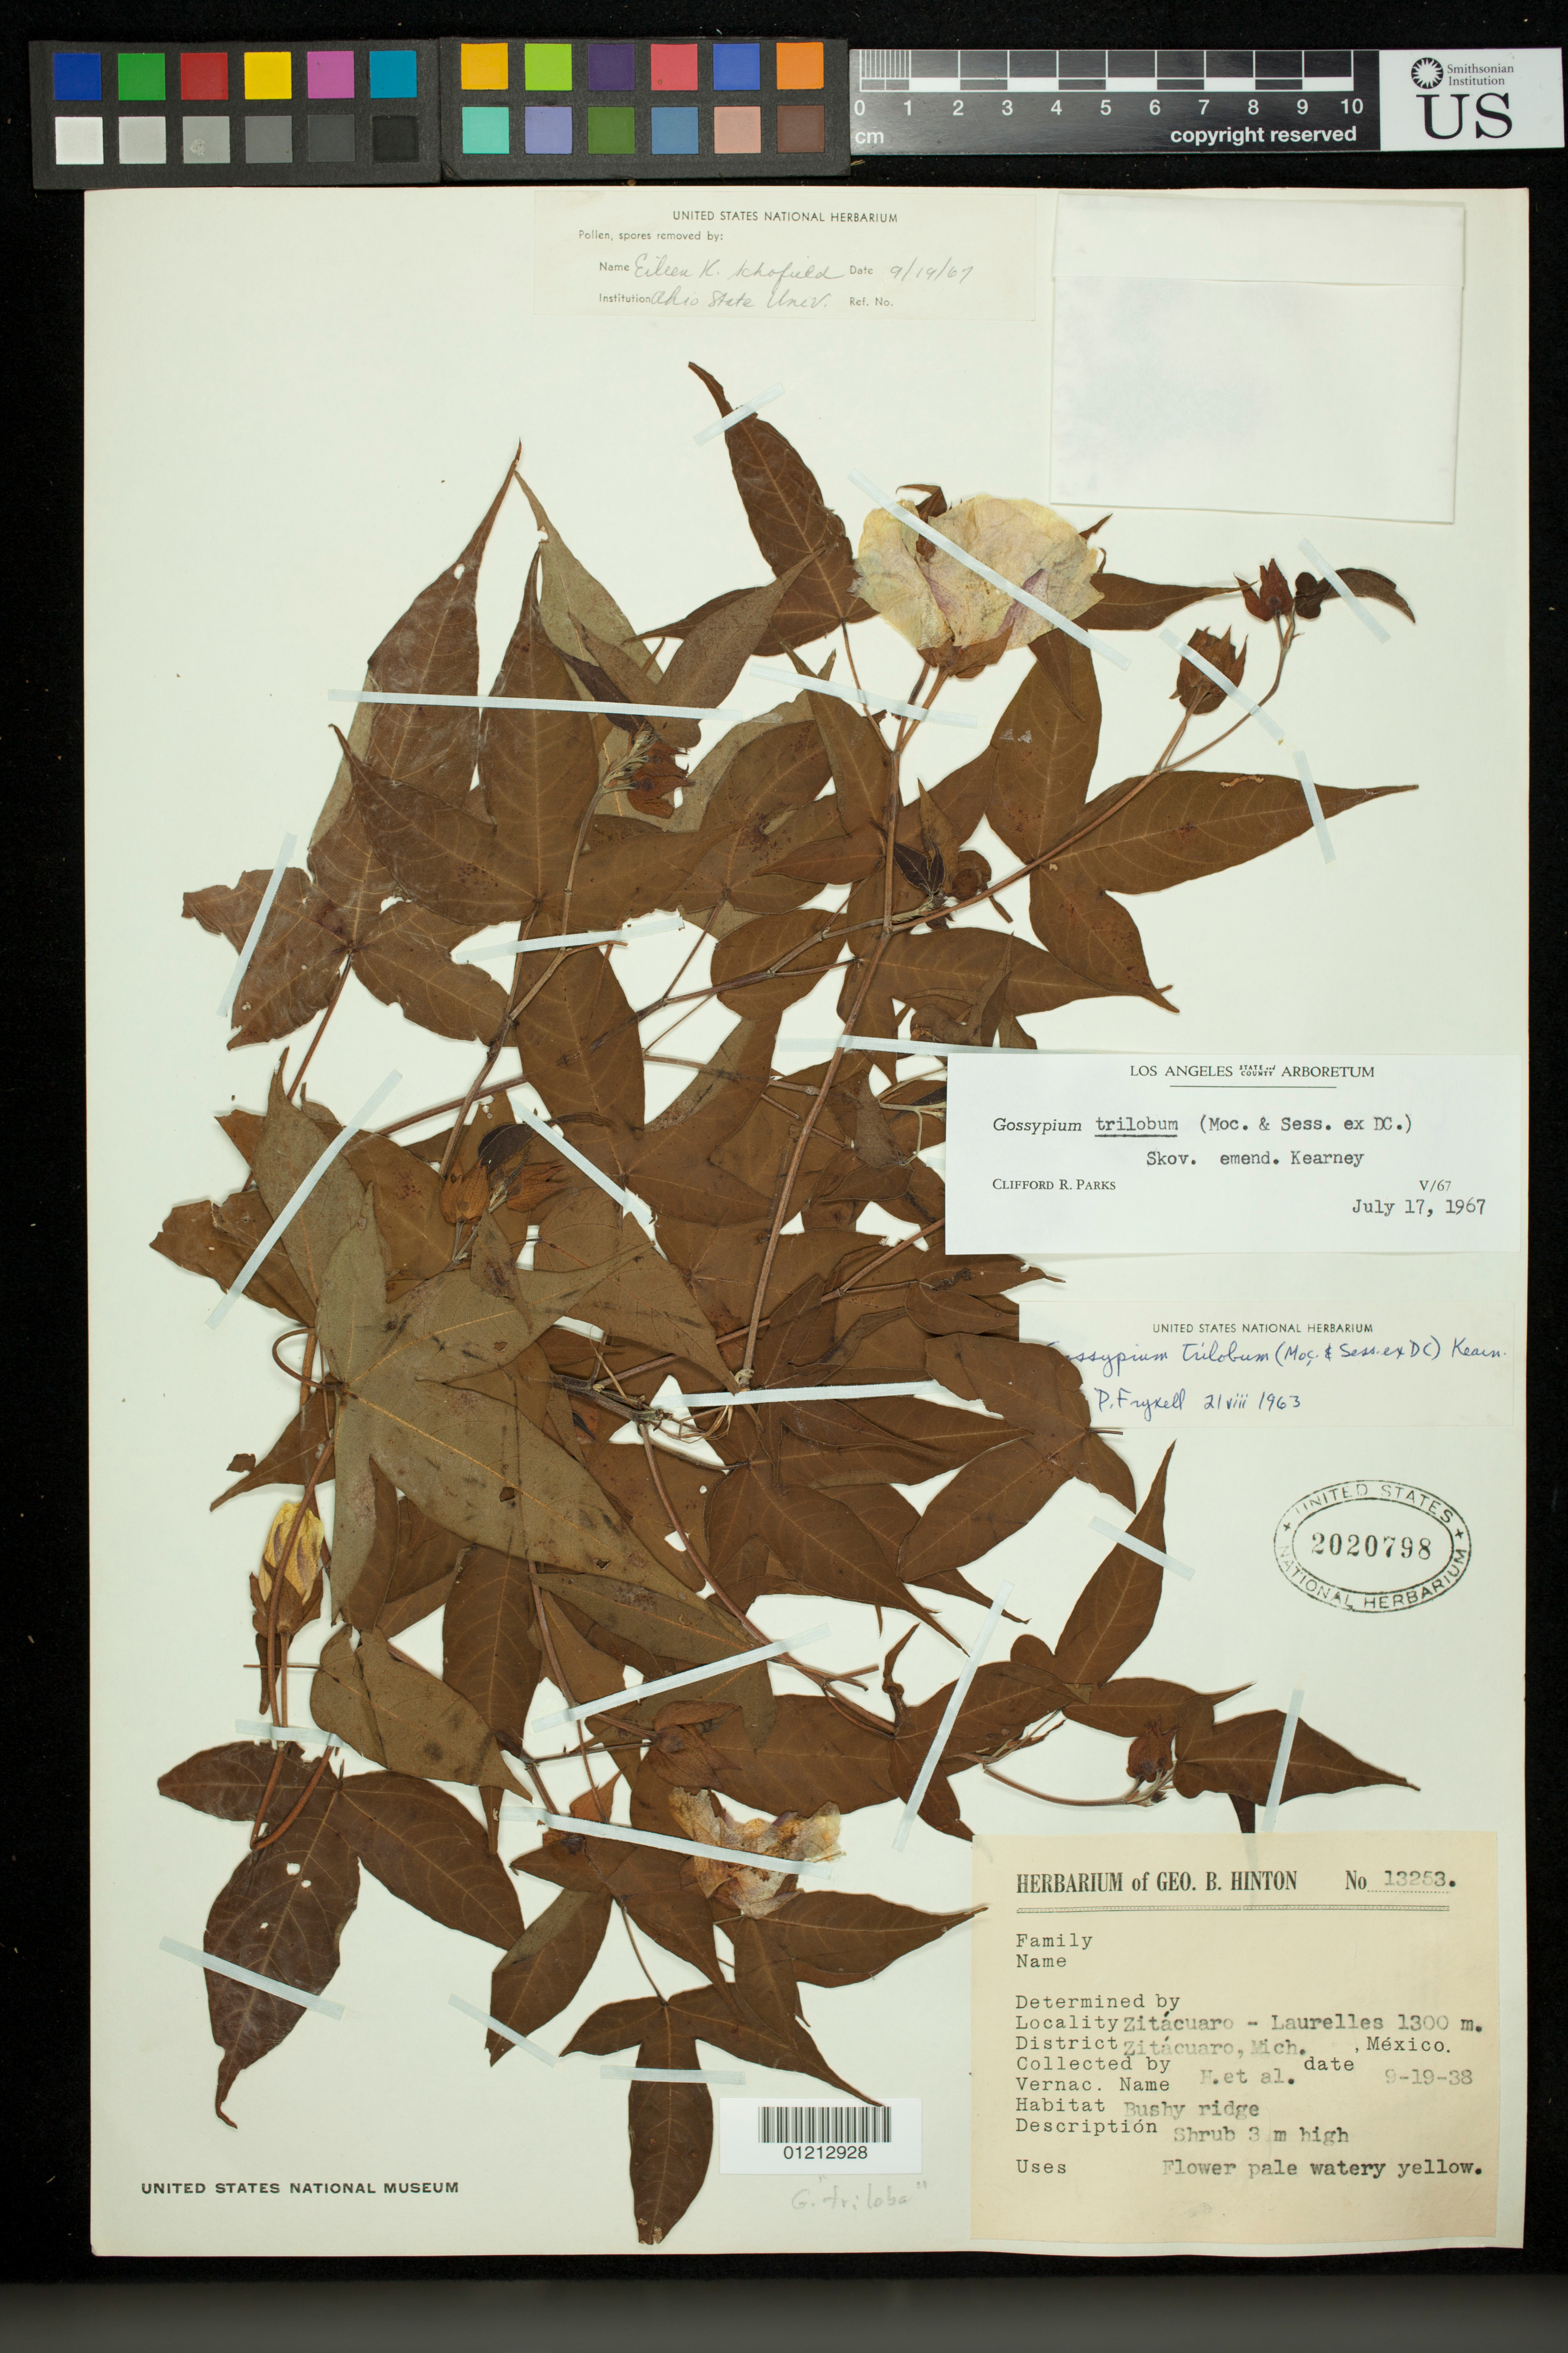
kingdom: Plantae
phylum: Tracheophyta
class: Magnoliopsida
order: Malvales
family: Malvaceae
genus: Gossypium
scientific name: Gossypium trilobum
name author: (Sessé & Moc. ex DC.) Skovsted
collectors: G. B. Hinton & et al.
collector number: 13253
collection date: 1938-09-19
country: Mexico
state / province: Michoacán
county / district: Zitacuaro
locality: Zitacuaro-Laurelles. Bushy ridge.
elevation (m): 1300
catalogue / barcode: US 2020798